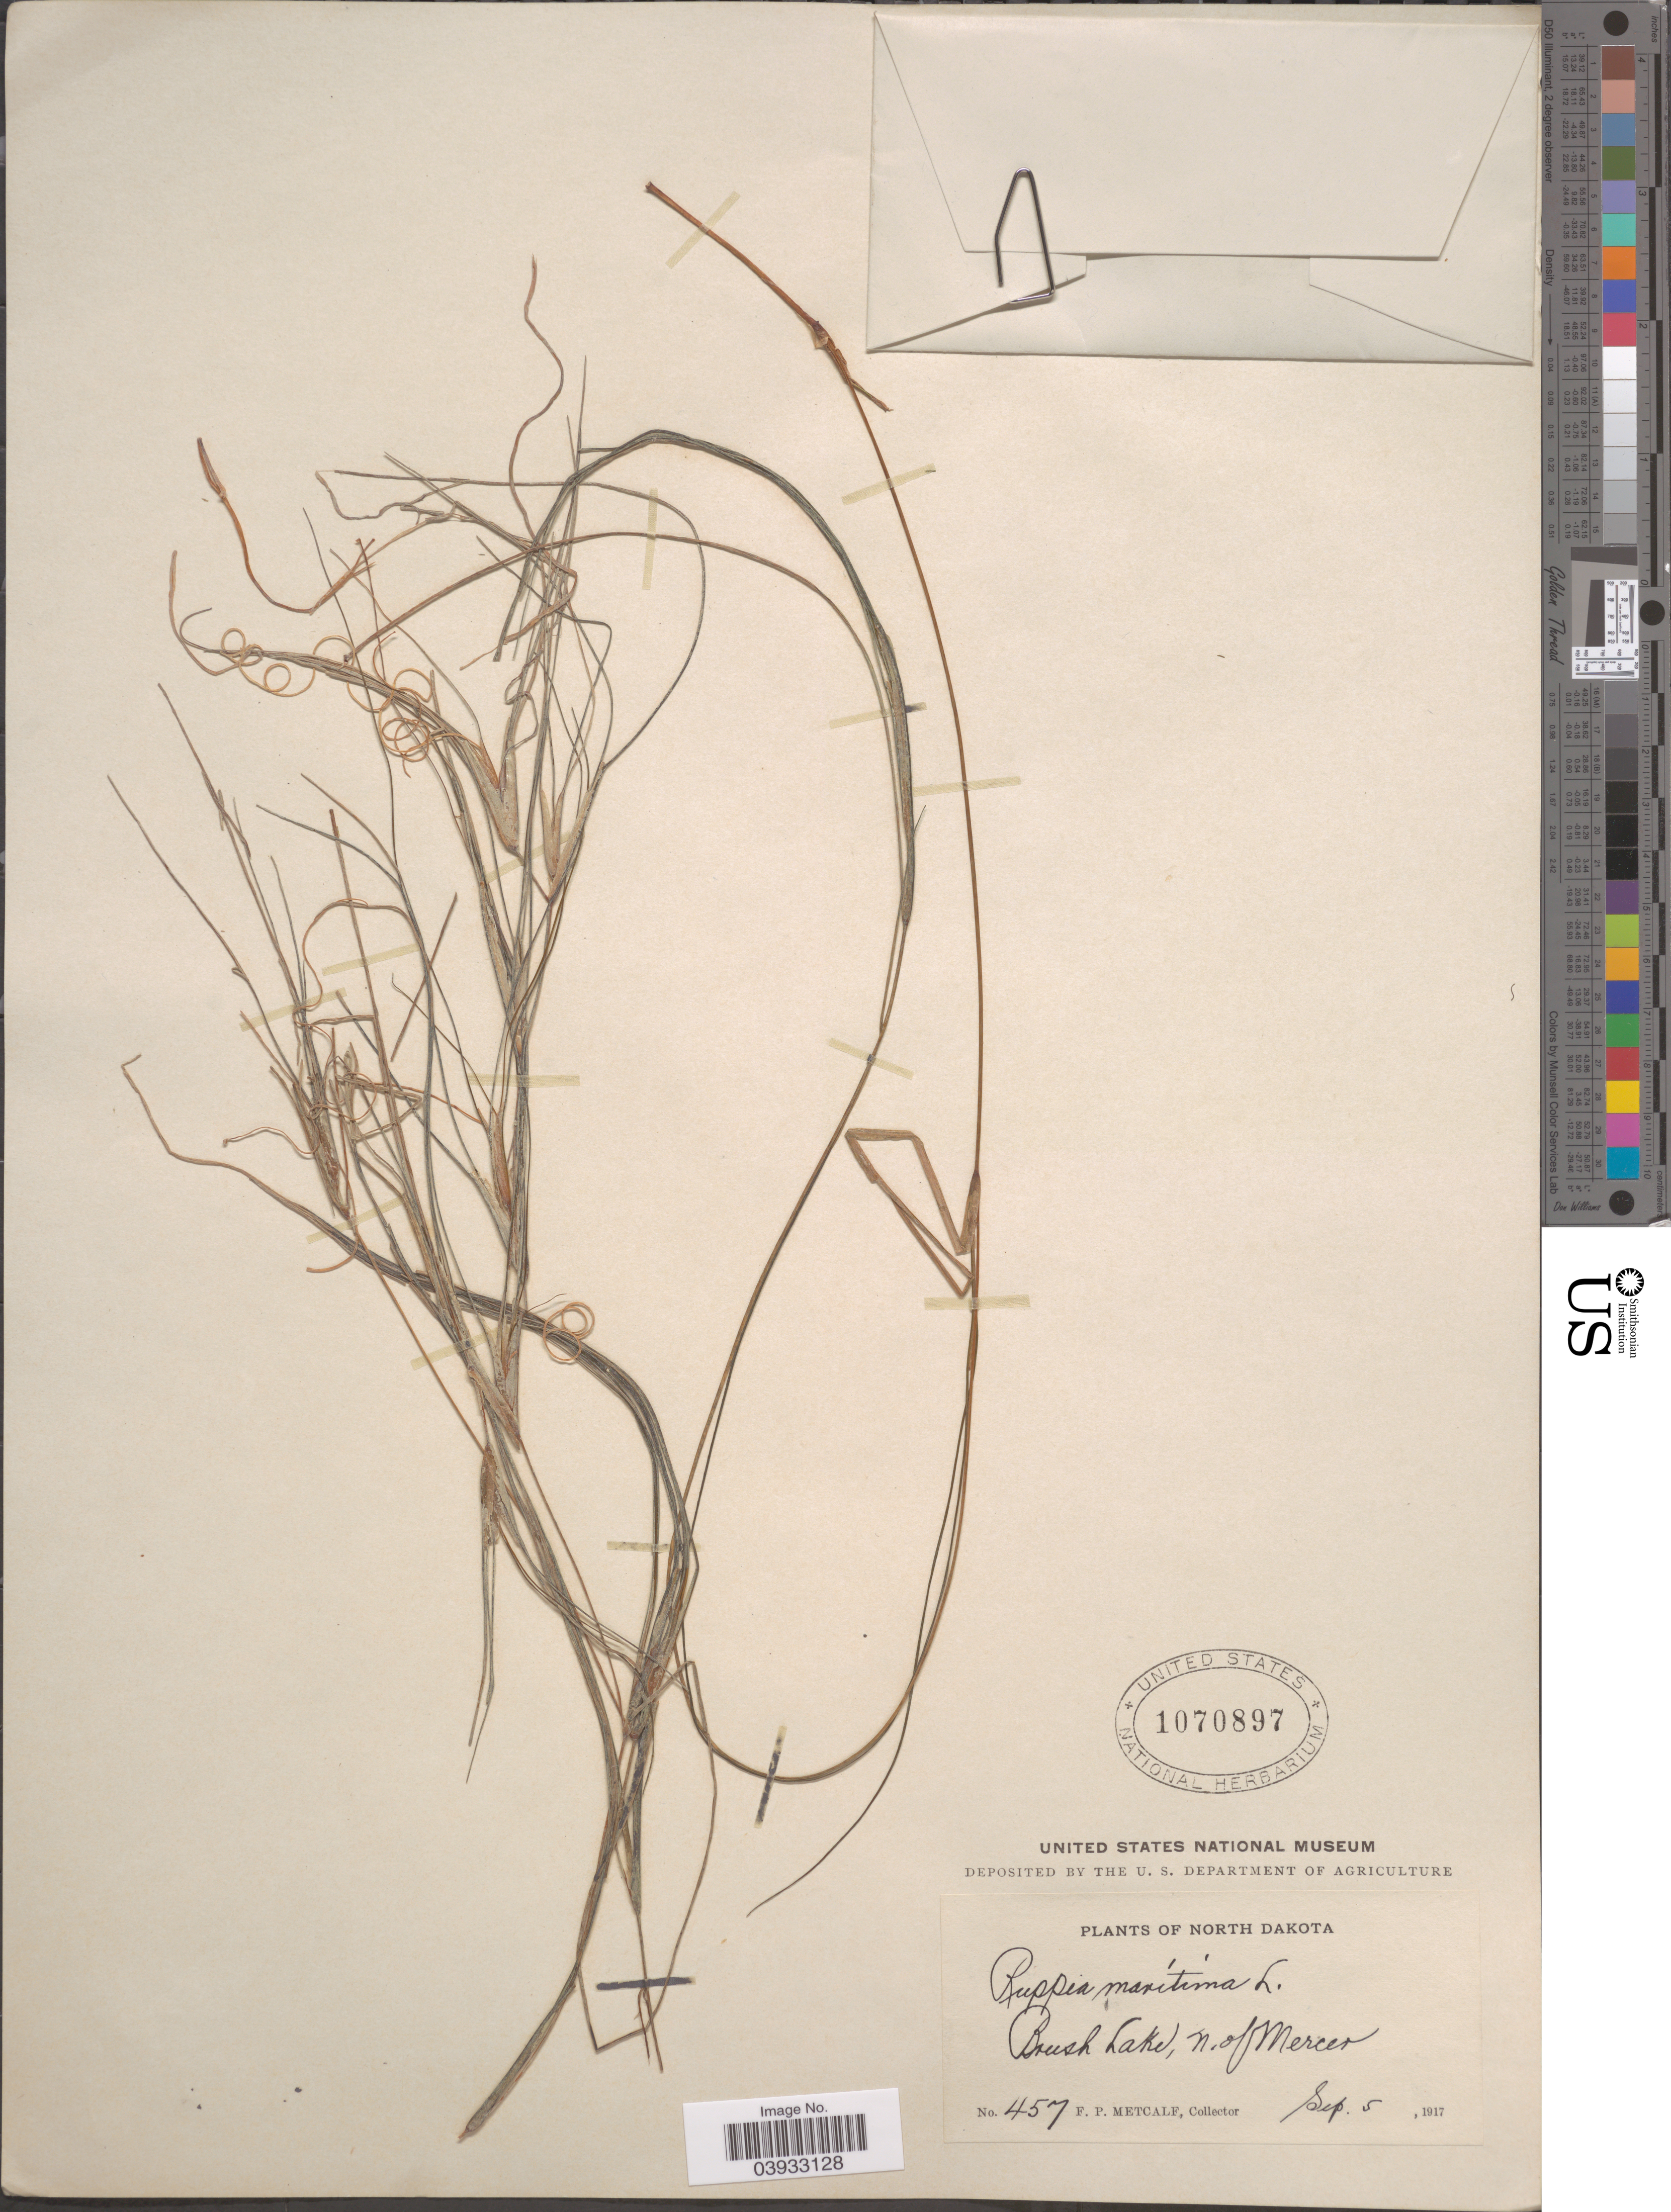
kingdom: Plantae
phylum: Tracheophyta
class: Liliopsida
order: Alismatales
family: Ruppiaceae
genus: Ruppia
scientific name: Ruppia maritima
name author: L.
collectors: F. Metcalf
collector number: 457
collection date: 1917-09-05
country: United States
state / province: North Dakota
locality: Brush Lake, N. of Mercer.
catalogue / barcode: US 1070897